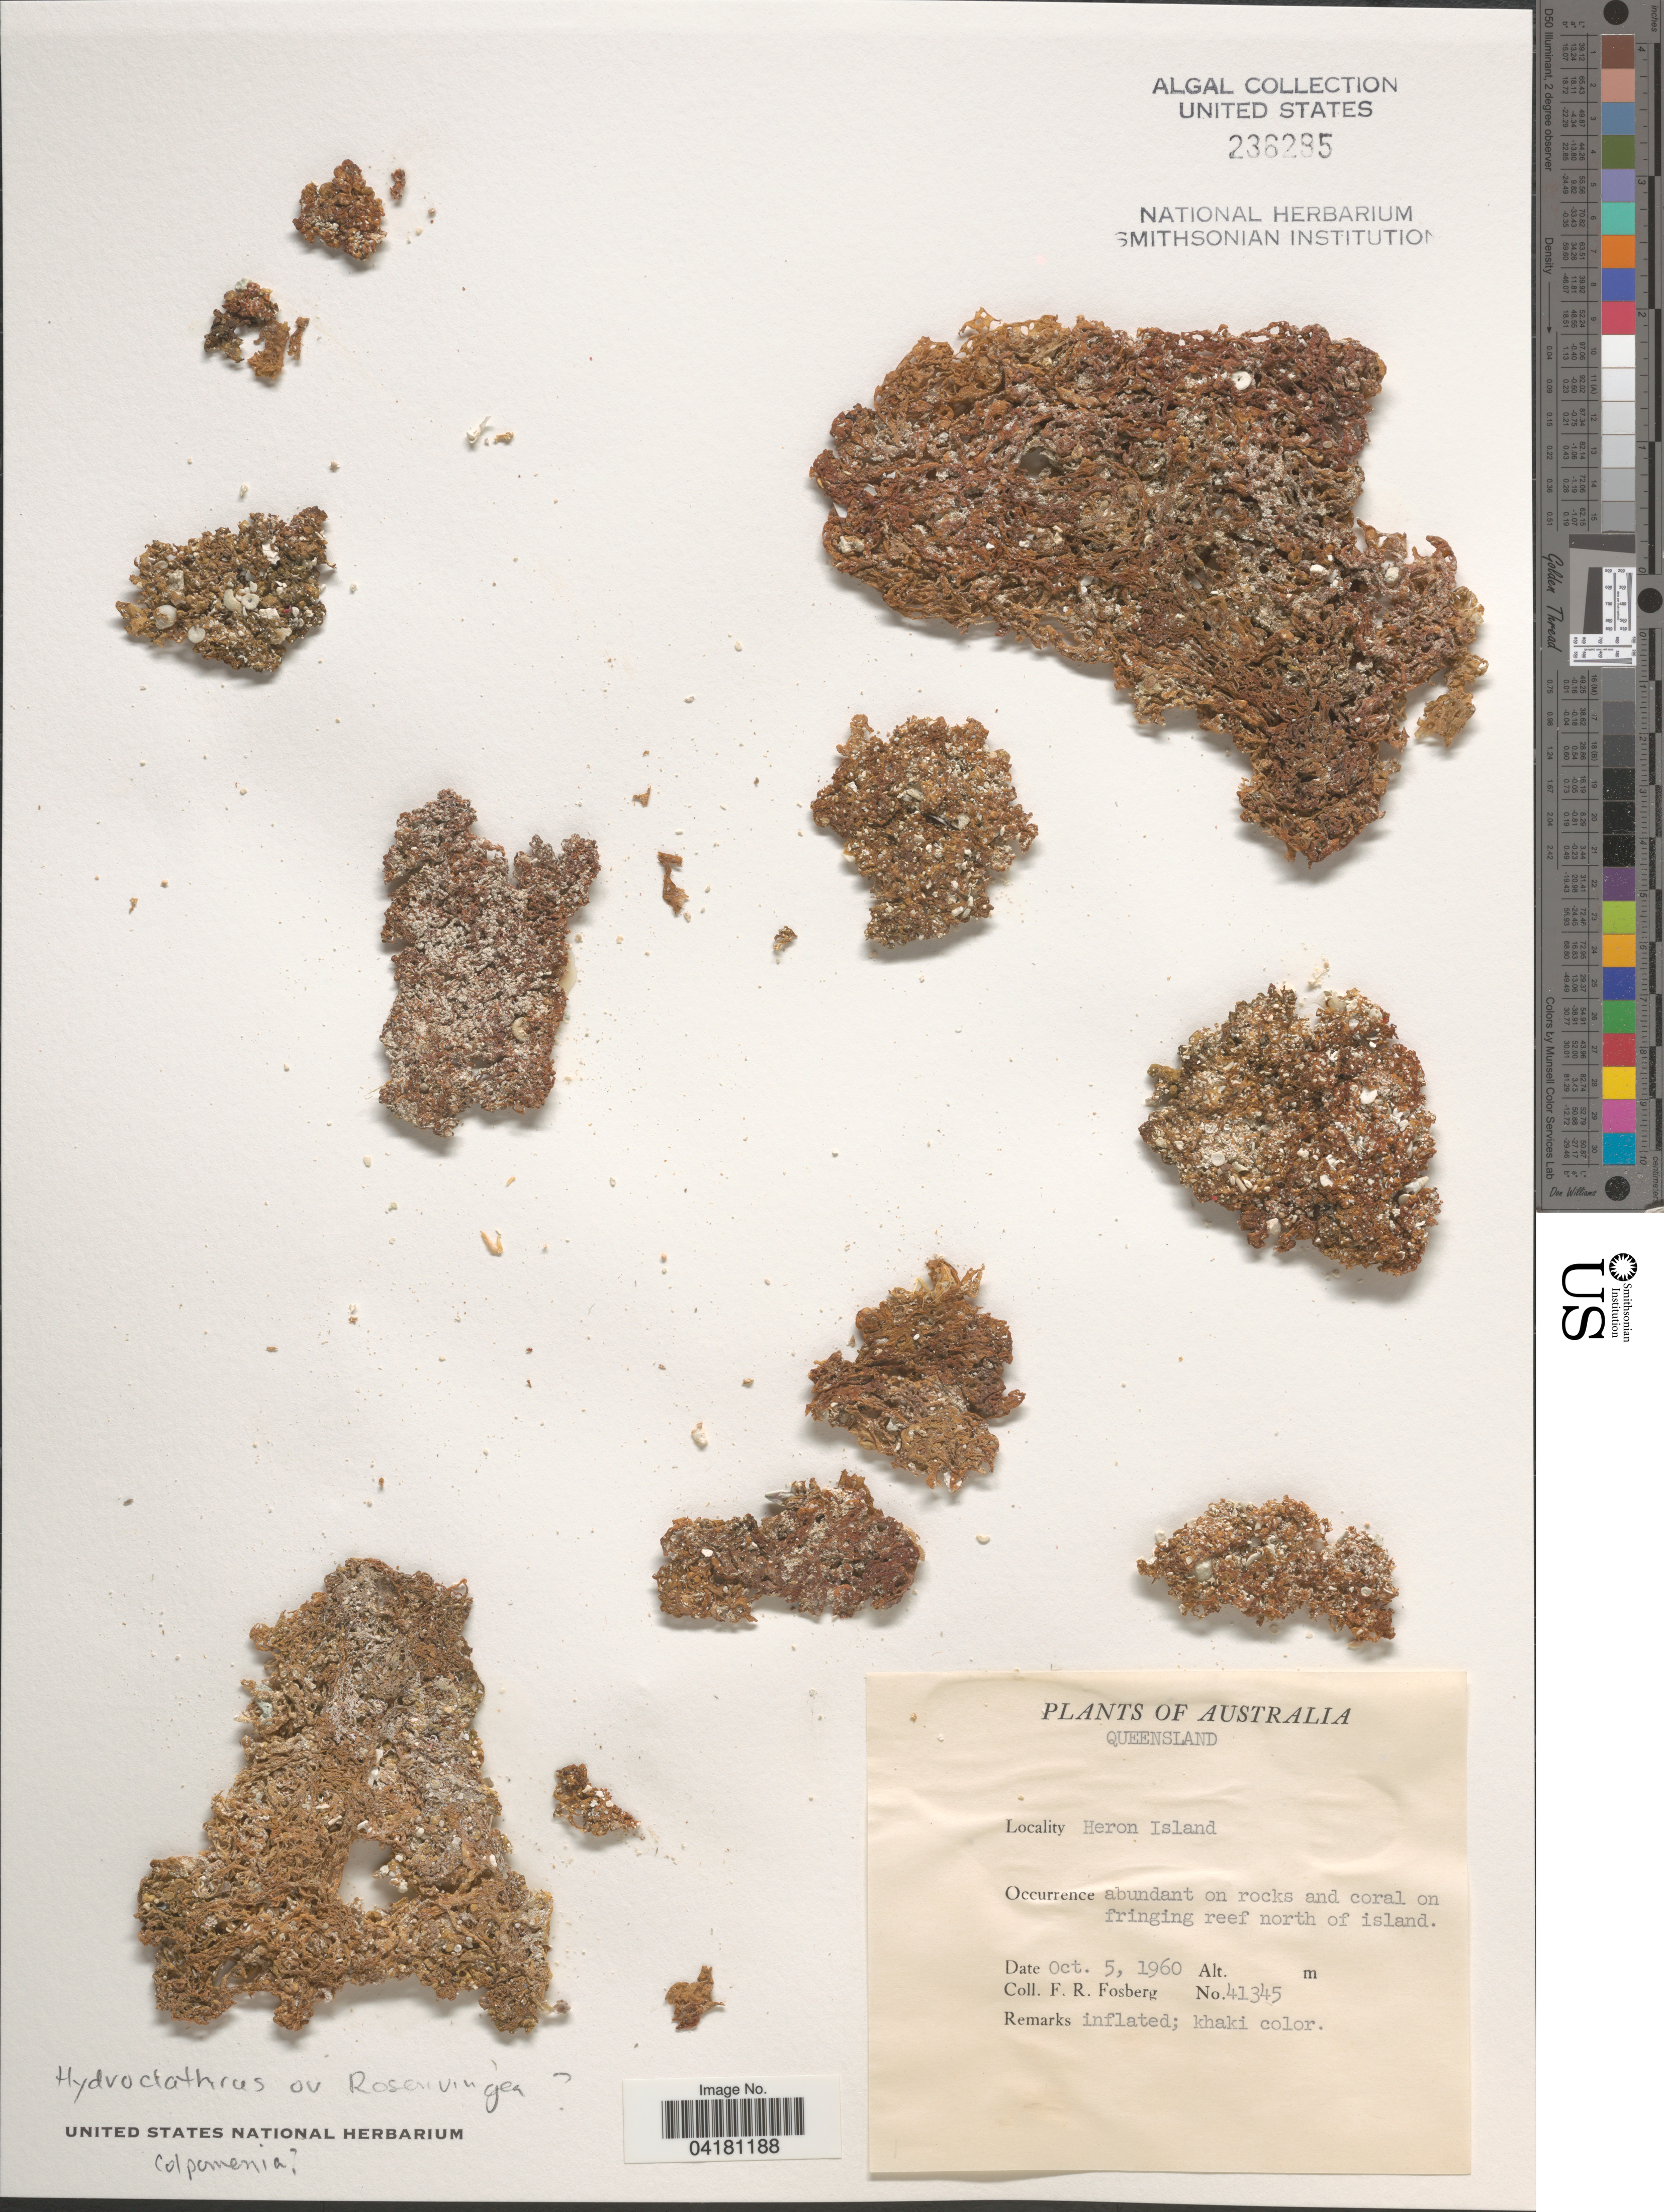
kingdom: Chromista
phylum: Ochrophyta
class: Phaeophyceae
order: Scytosiphonales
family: Scytosiphonaceae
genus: Hydroclathrus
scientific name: Hydroclathrus sp.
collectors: F. R. Fosberg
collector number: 41345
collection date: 1960-10-05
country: Australia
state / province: Queensland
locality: Heron Island. Abundant on rocks and coral on fringing reef north of island.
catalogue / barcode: US 236295